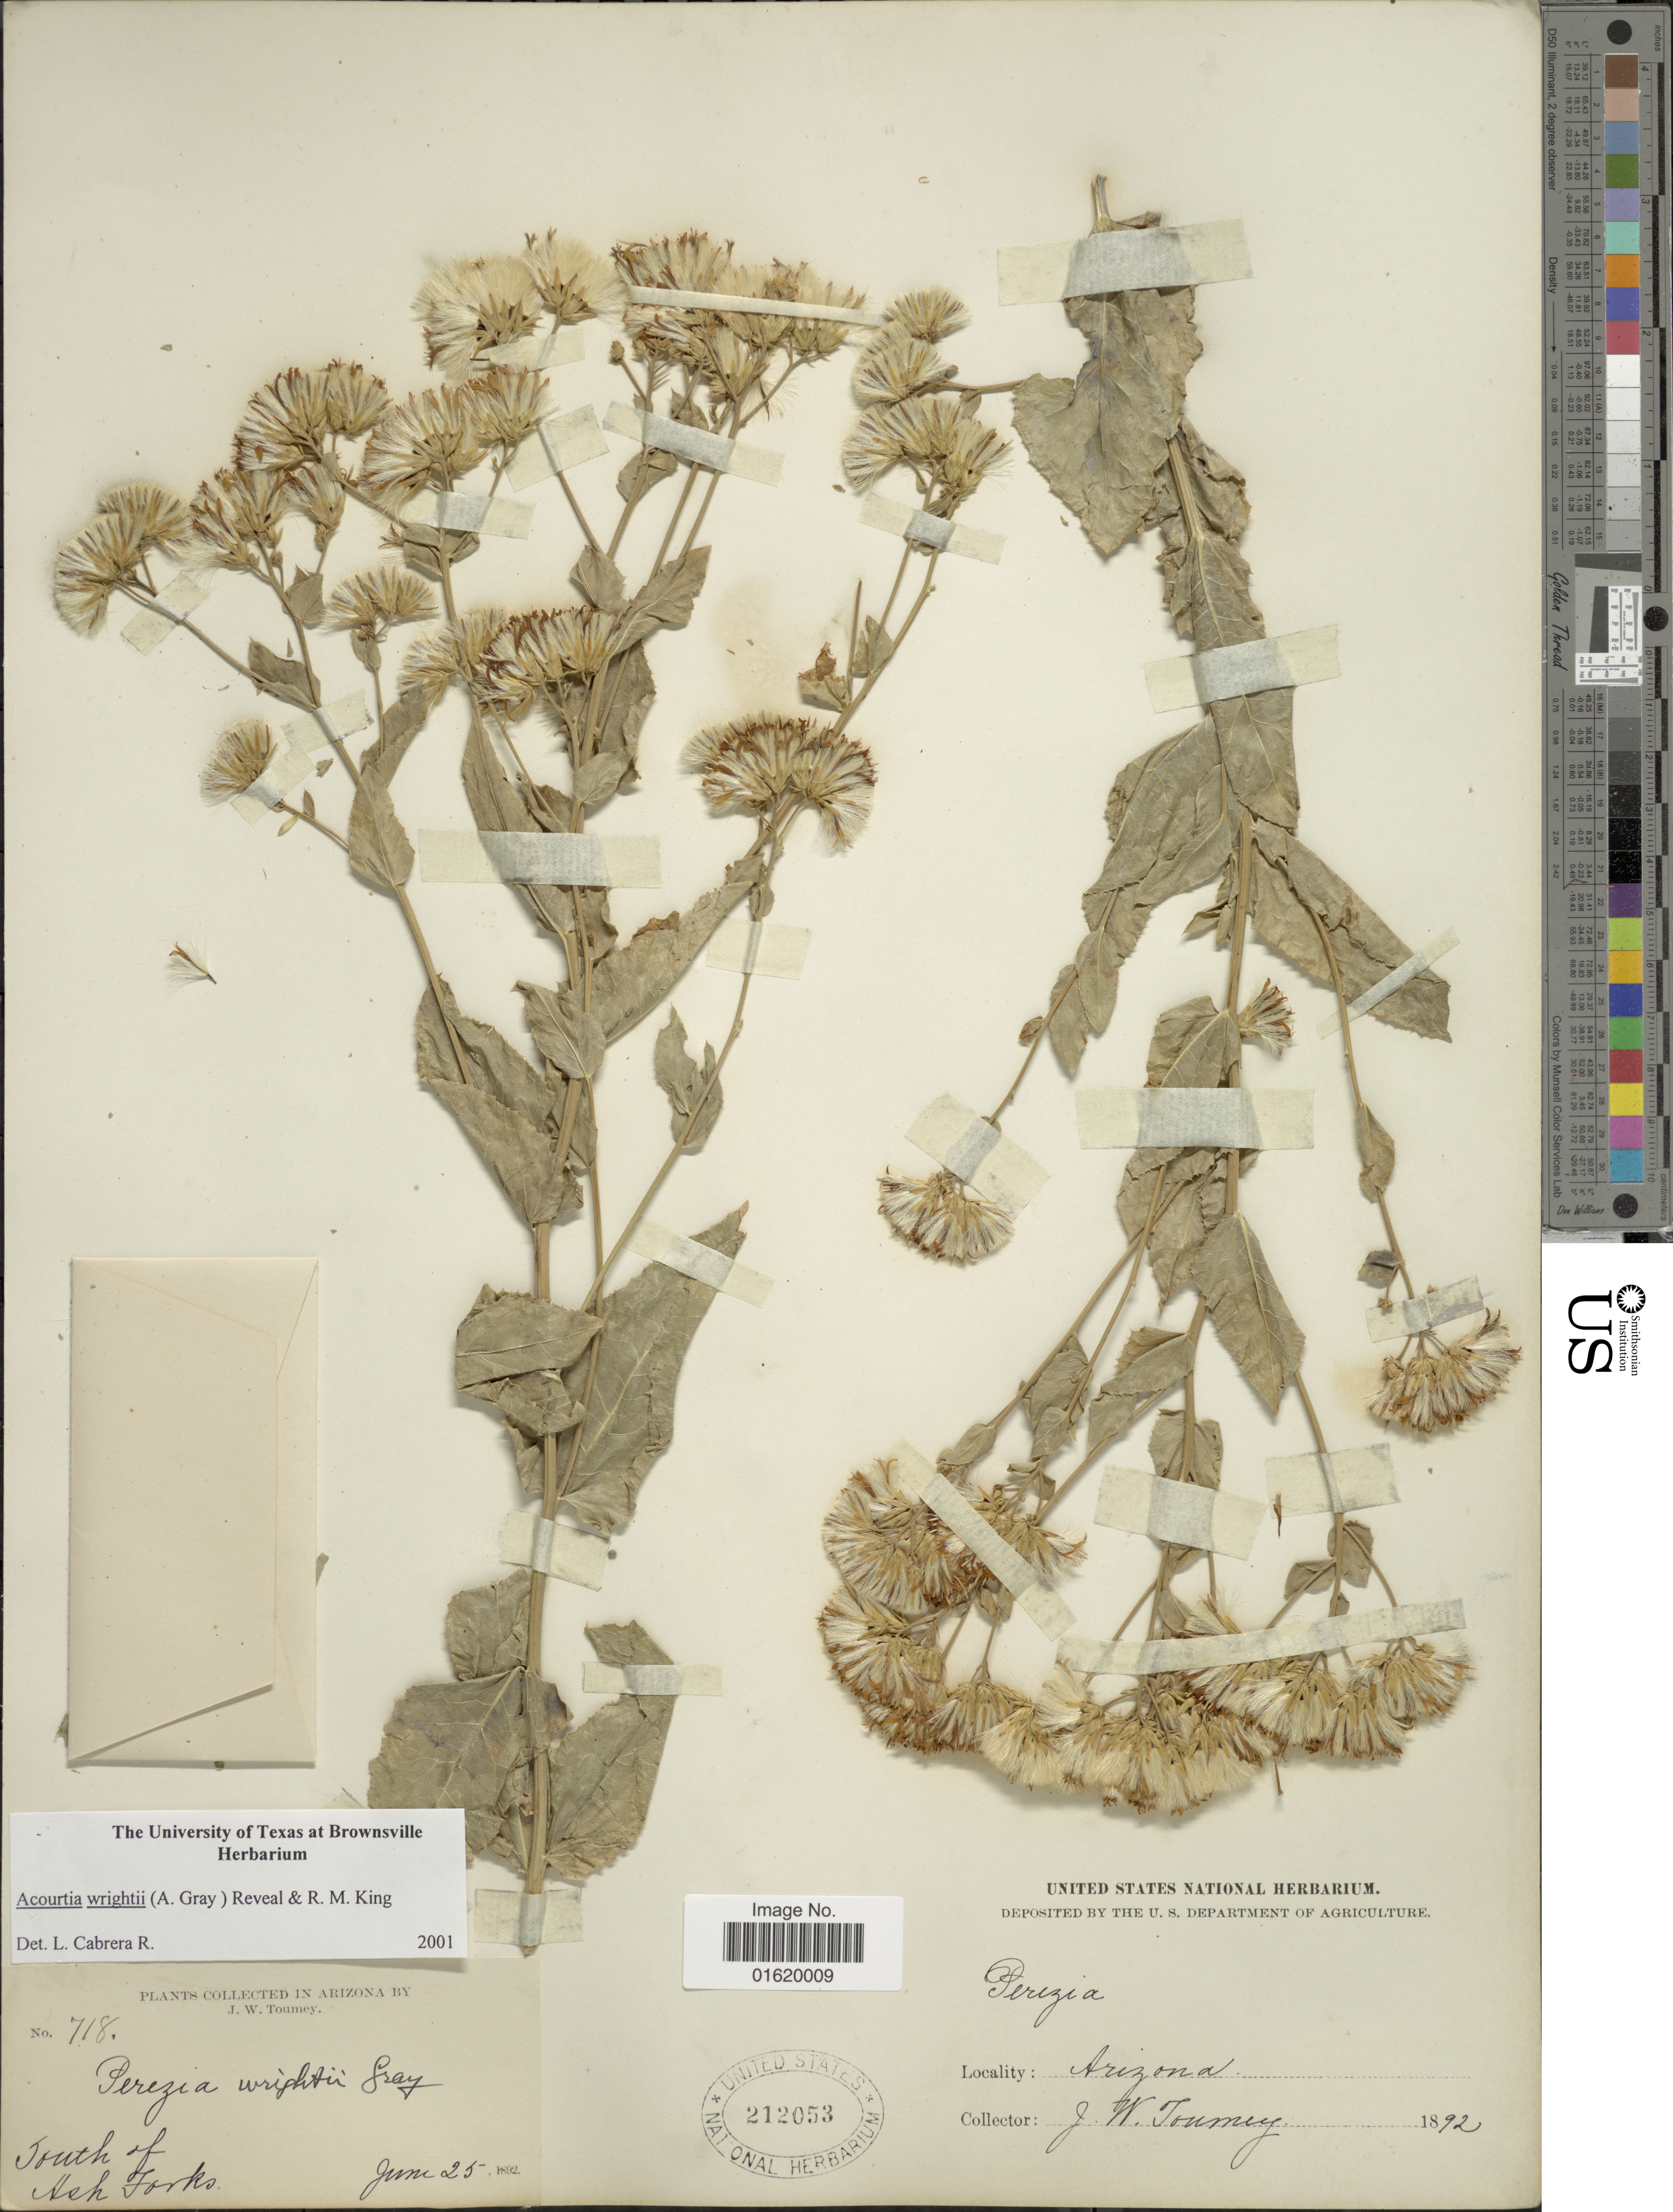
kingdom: Plantae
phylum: Tracheophyta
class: Magnoliopsida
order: Asterales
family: Asteraceae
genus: Acourtia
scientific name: Acourtia wrightii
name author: (A. Gray) Reveal & R.M. King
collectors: J. W. Toumey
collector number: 718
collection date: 1892-06-25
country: United States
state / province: Arizona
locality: South of Utah Forks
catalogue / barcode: US 212053